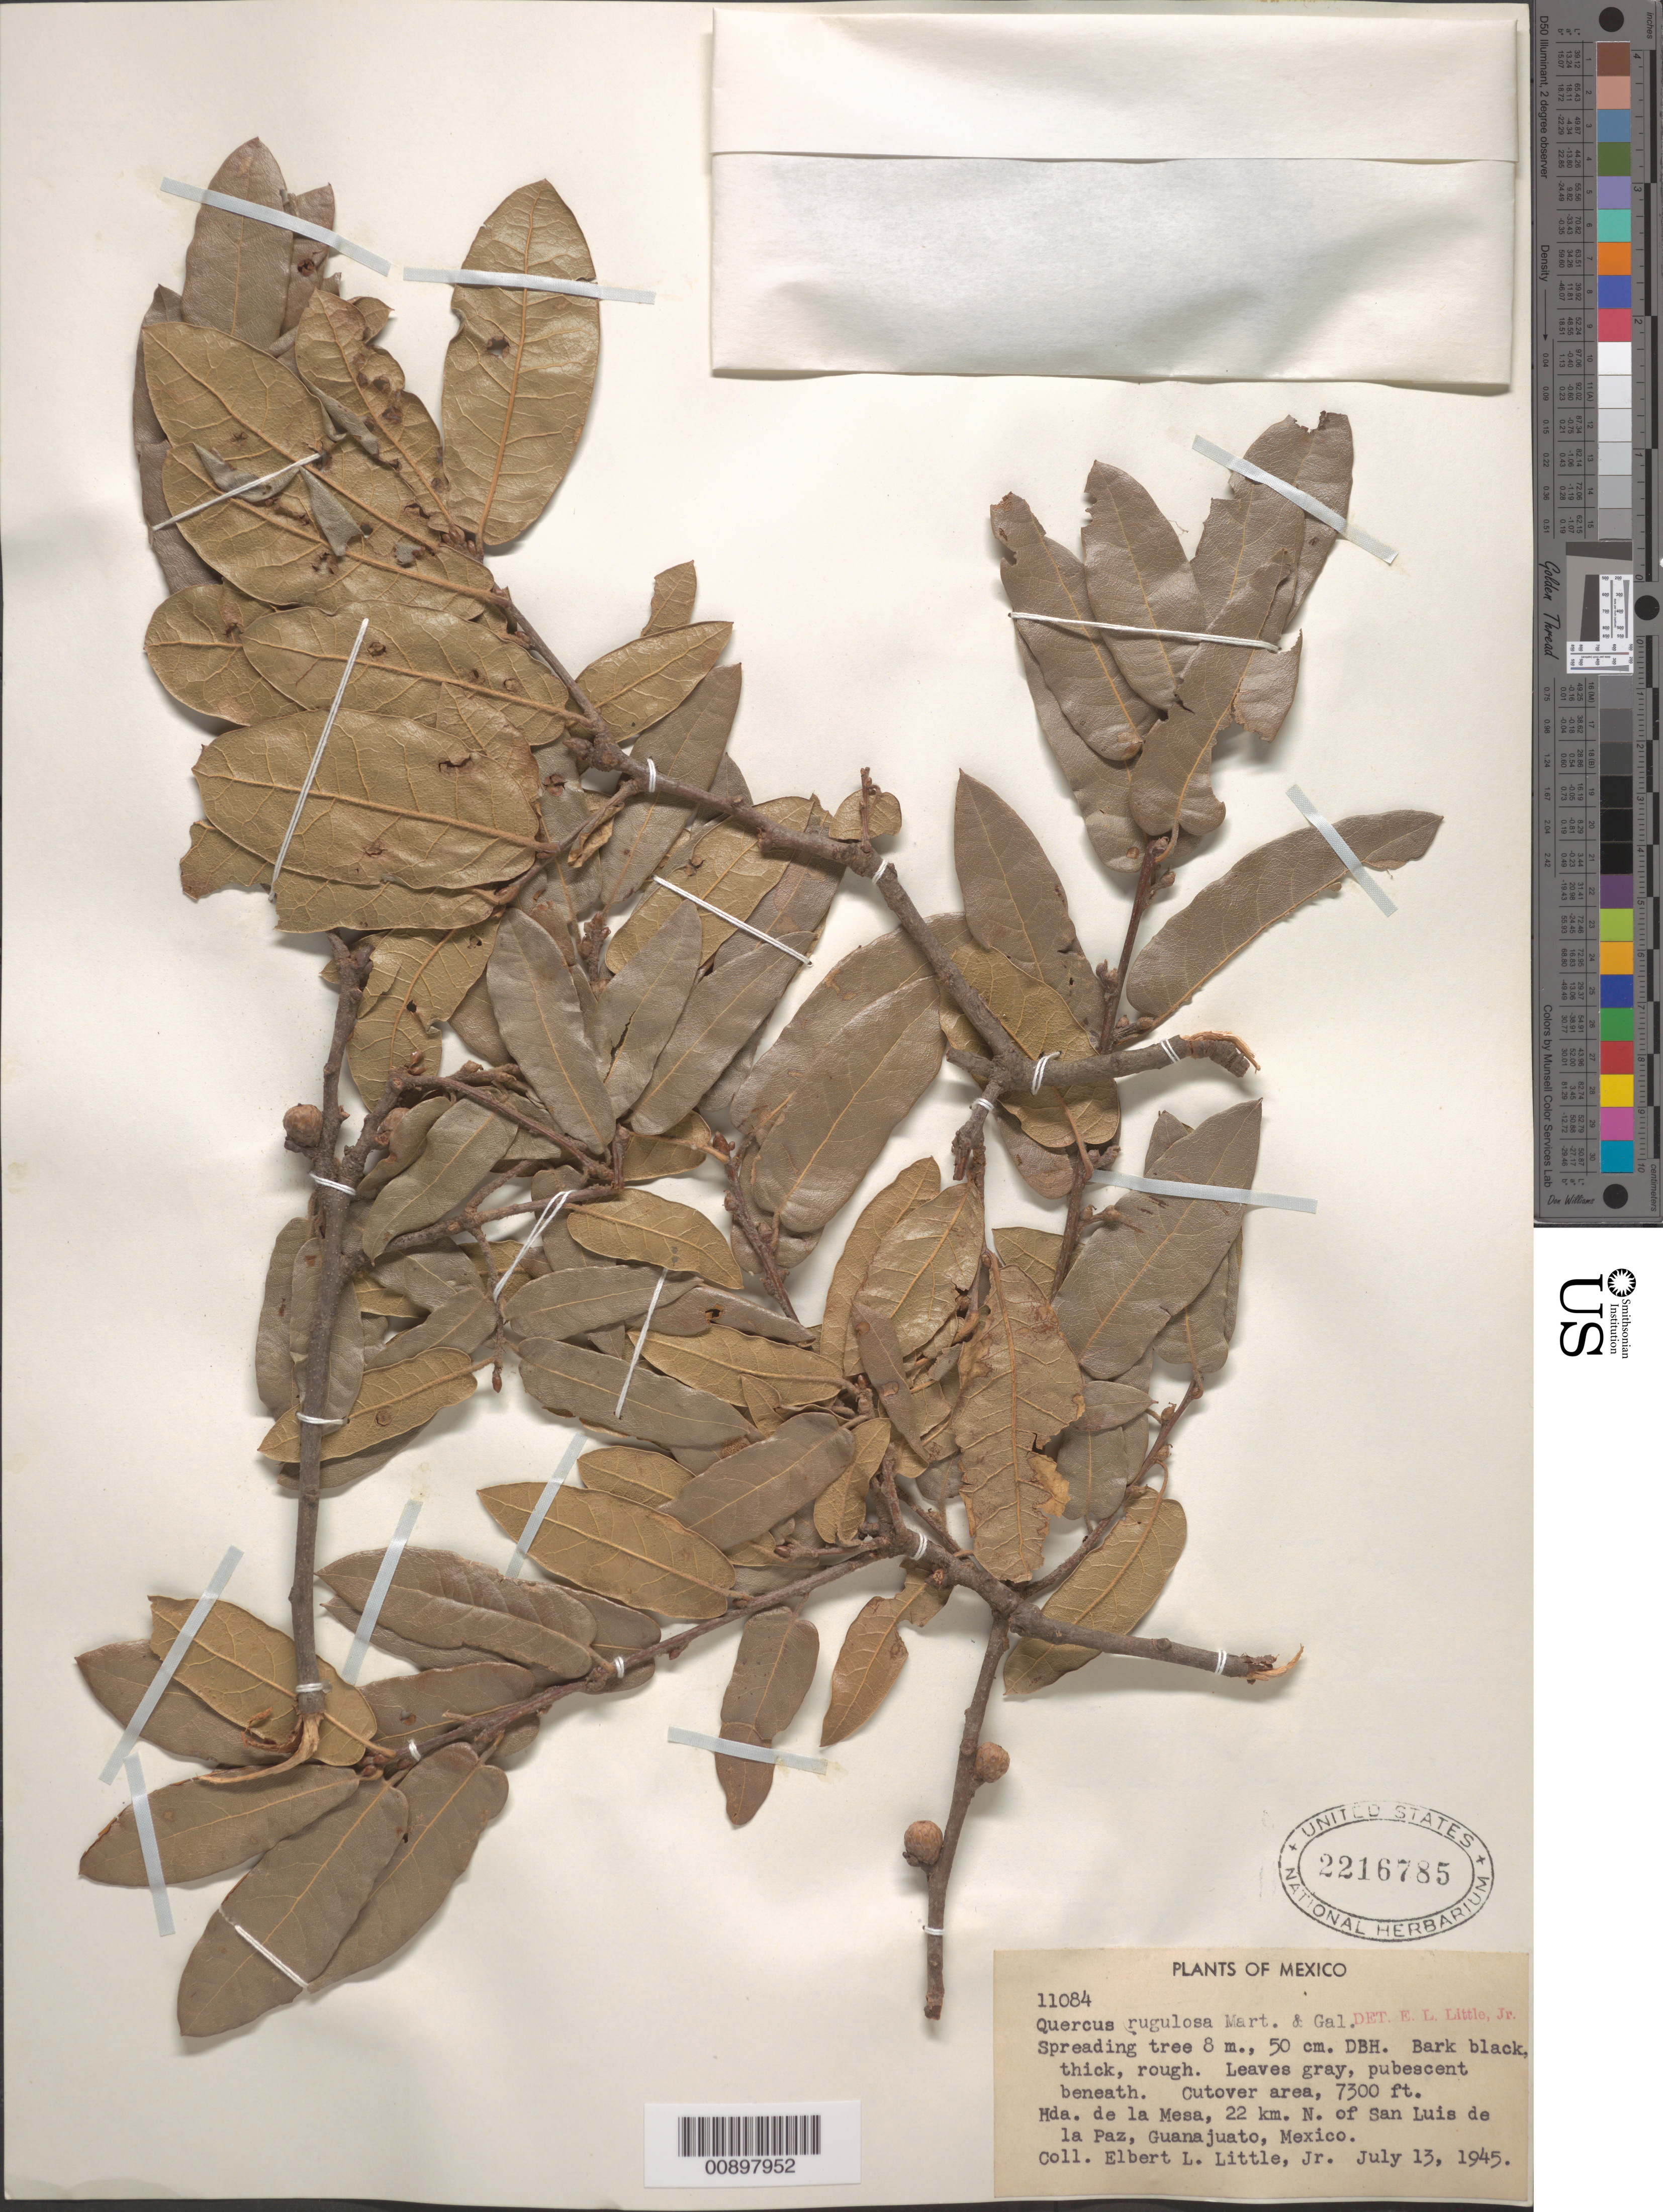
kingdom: Plantae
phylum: Tracheophyta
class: Magnoliopsida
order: Fagales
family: Fagaceae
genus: Quercus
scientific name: Quercus rugulosa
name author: M. Martens & Galeotti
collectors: E. L. Little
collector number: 11084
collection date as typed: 13 Jul 1945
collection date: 1945-07-13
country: Mexico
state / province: Guanajuato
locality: Hda. de la Mesa, 22 km N of San Luis de la Paz, Guanajuato.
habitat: Cutover area.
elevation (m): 2225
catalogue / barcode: US 2216785